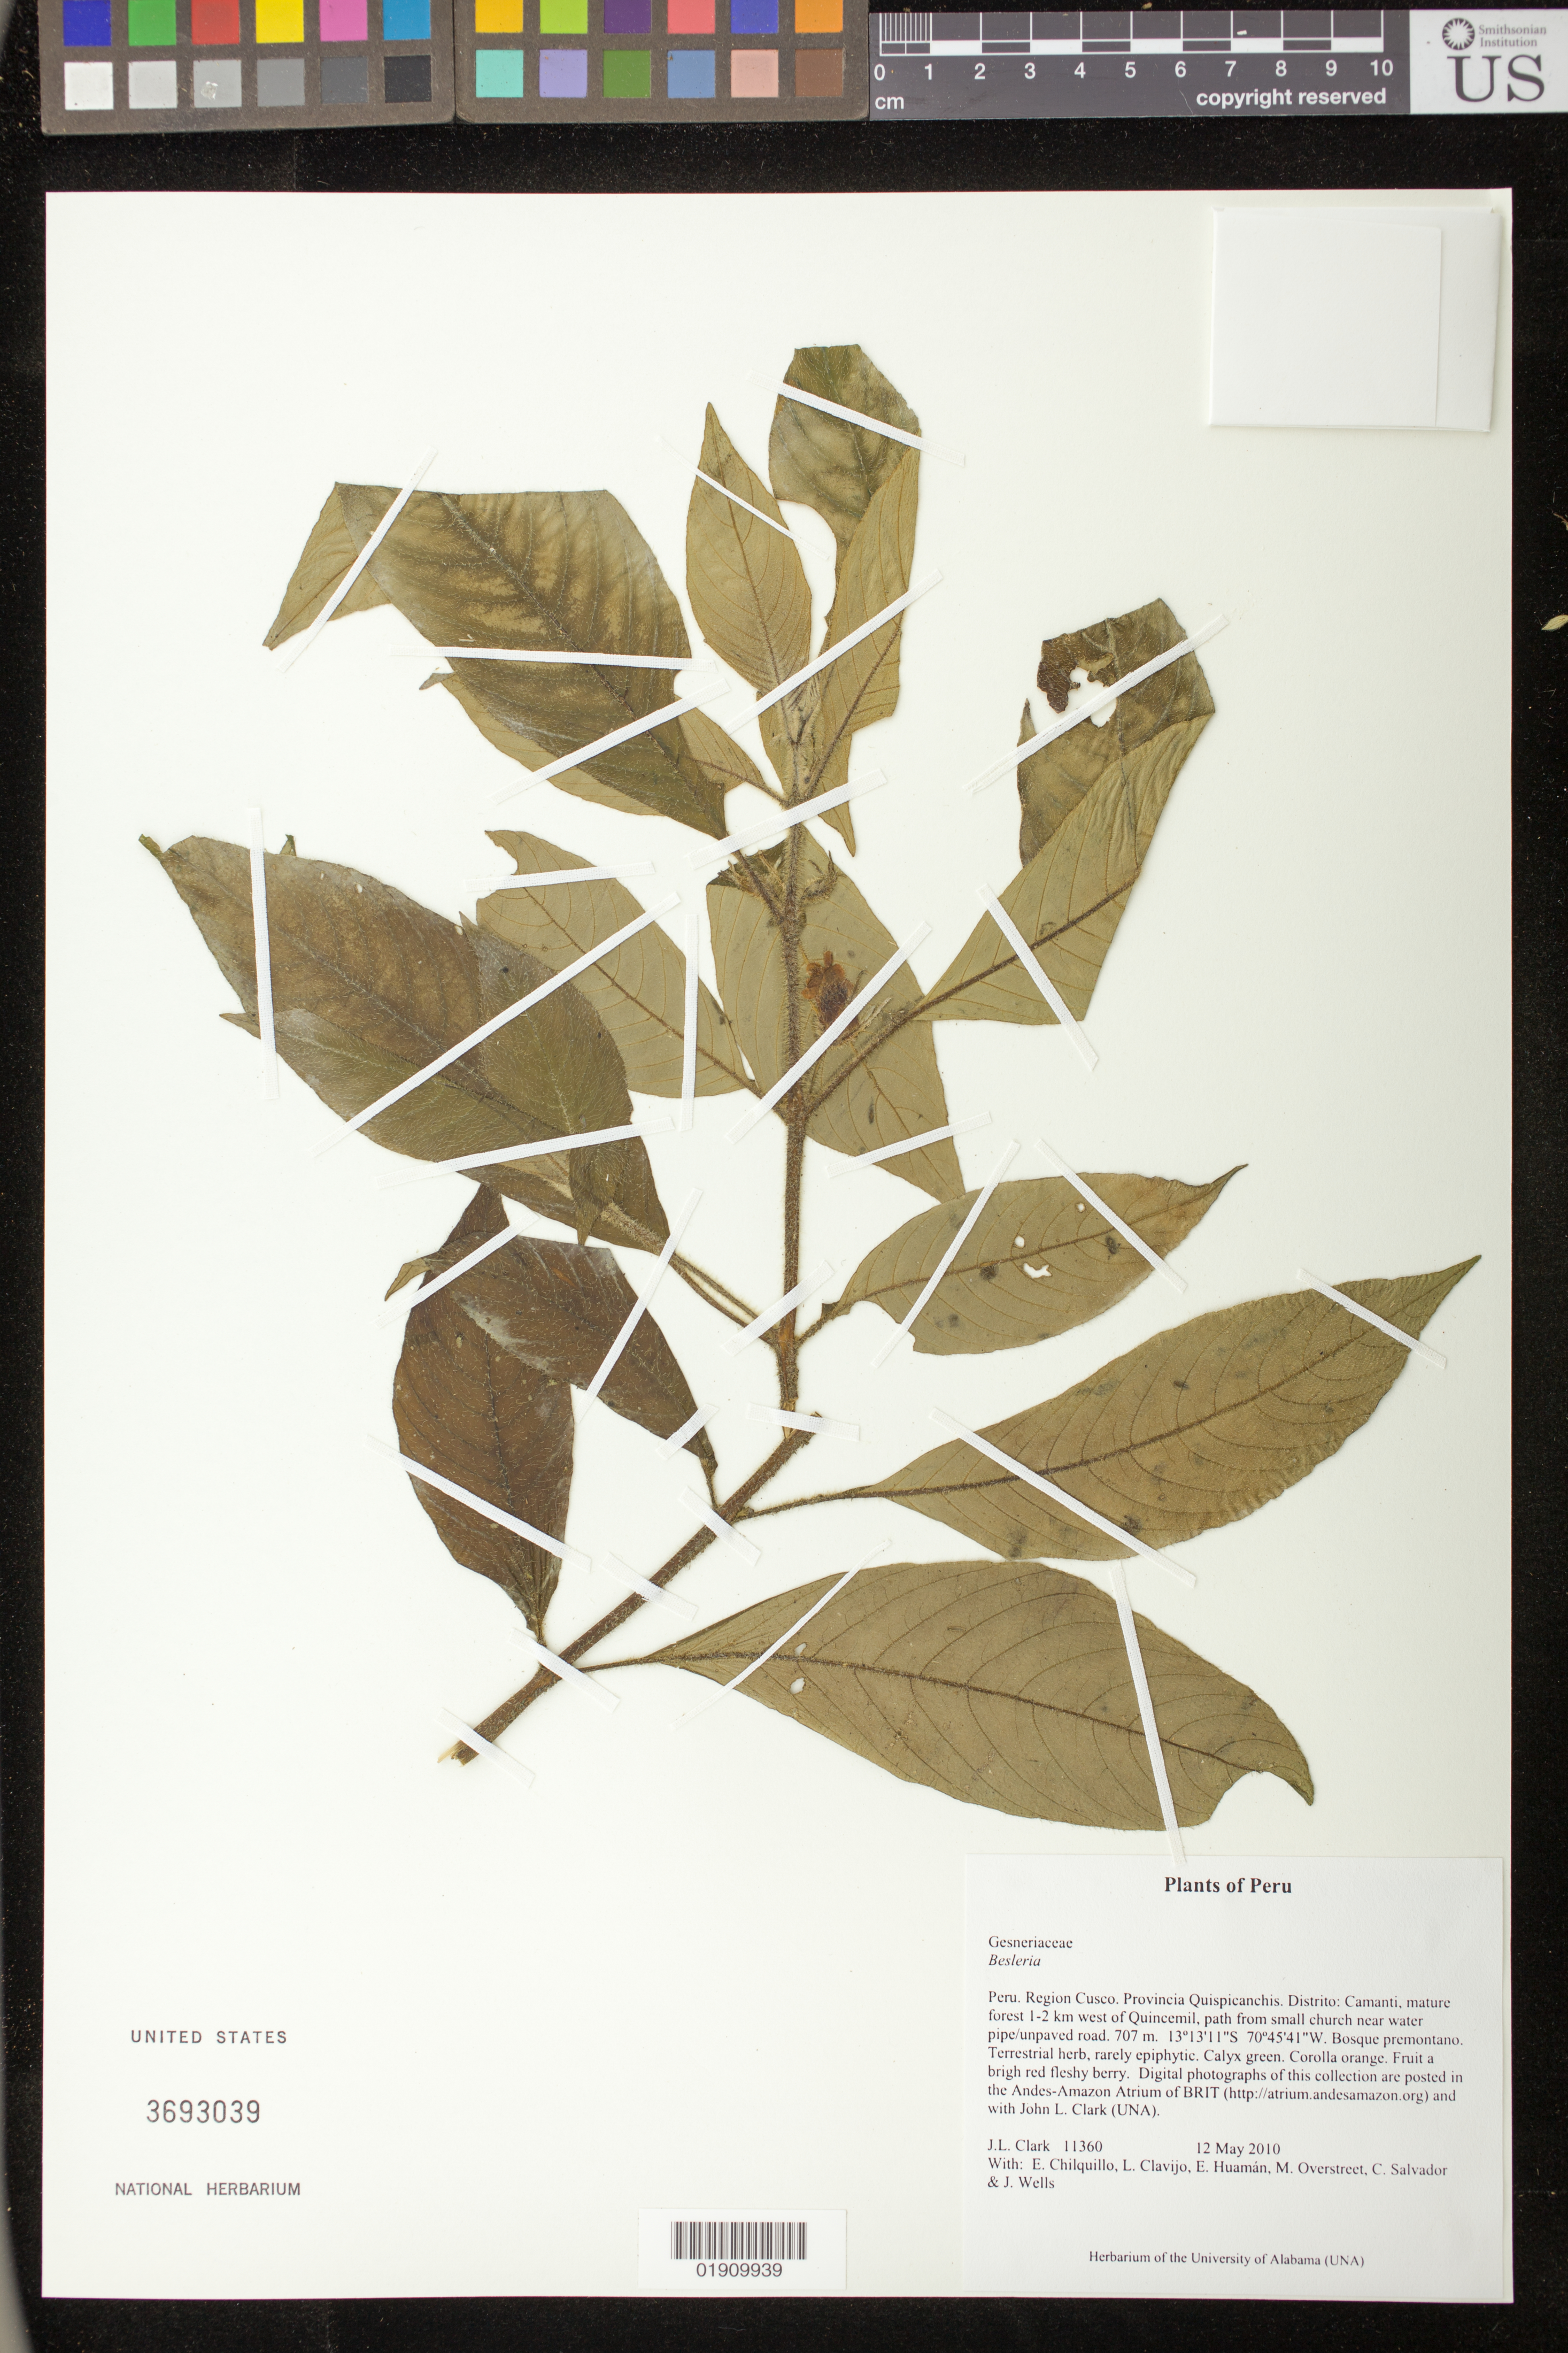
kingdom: Plantae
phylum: Tracheophyta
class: Magnoliopsida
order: Lamiales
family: Gesneriaceae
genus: Besleria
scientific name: Besleria sp.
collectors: J. L. Clark, E. Chilquillo, L. Clavijo, E. Huamán, M. Overstreet & C. Salvador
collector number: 11360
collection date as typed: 12 May 2010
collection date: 2010-05-12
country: Peru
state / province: Cusco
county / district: Quispicanchis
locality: Distrito: Camanti, mature forest 1-2 km west of Quincemil, path from small church near water pipe/unpaved road.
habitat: Bosque premontano.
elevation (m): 707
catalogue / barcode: US 3693039